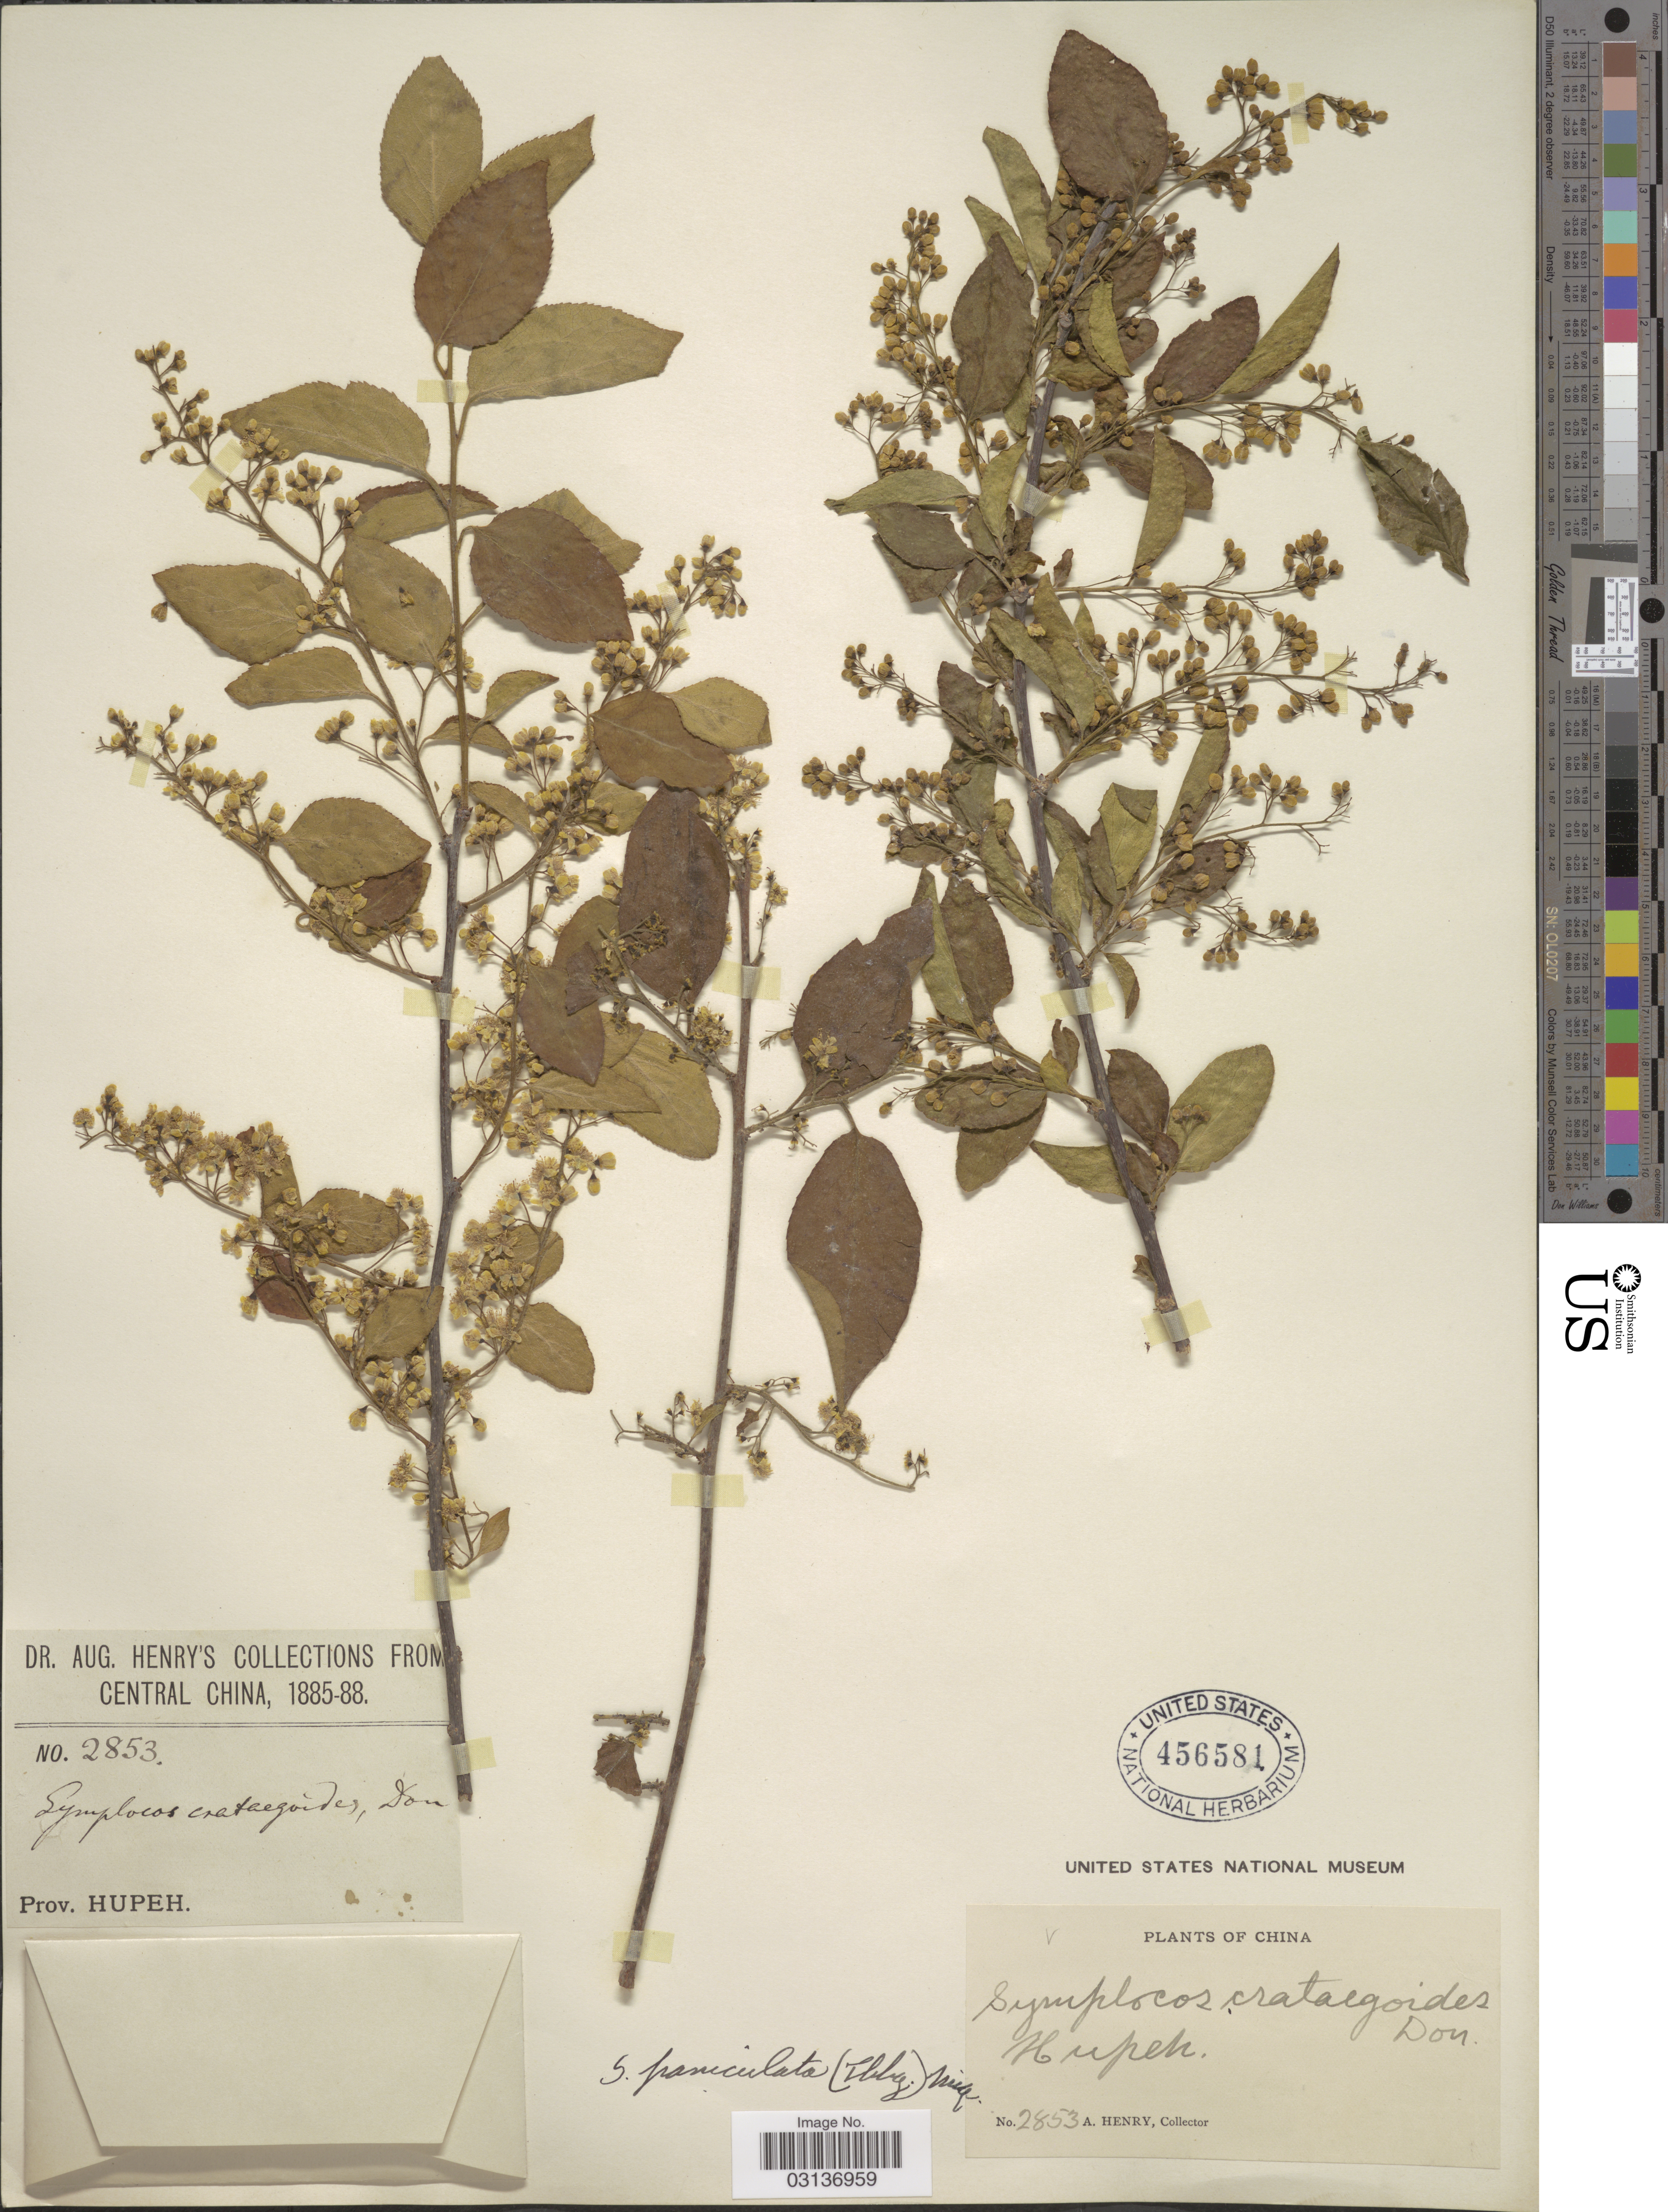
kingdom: Plantae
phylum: Tracheophyta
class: Magnoliopsida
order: Ericales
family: Symplocaceae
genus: Symplocos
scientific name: Symplocos paniculata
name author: Miq.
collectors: A. Henry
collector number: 2853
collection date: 1885/1888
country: China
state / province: Hubei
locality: Central China. Prov. Hupeh.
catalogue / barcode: US 456581